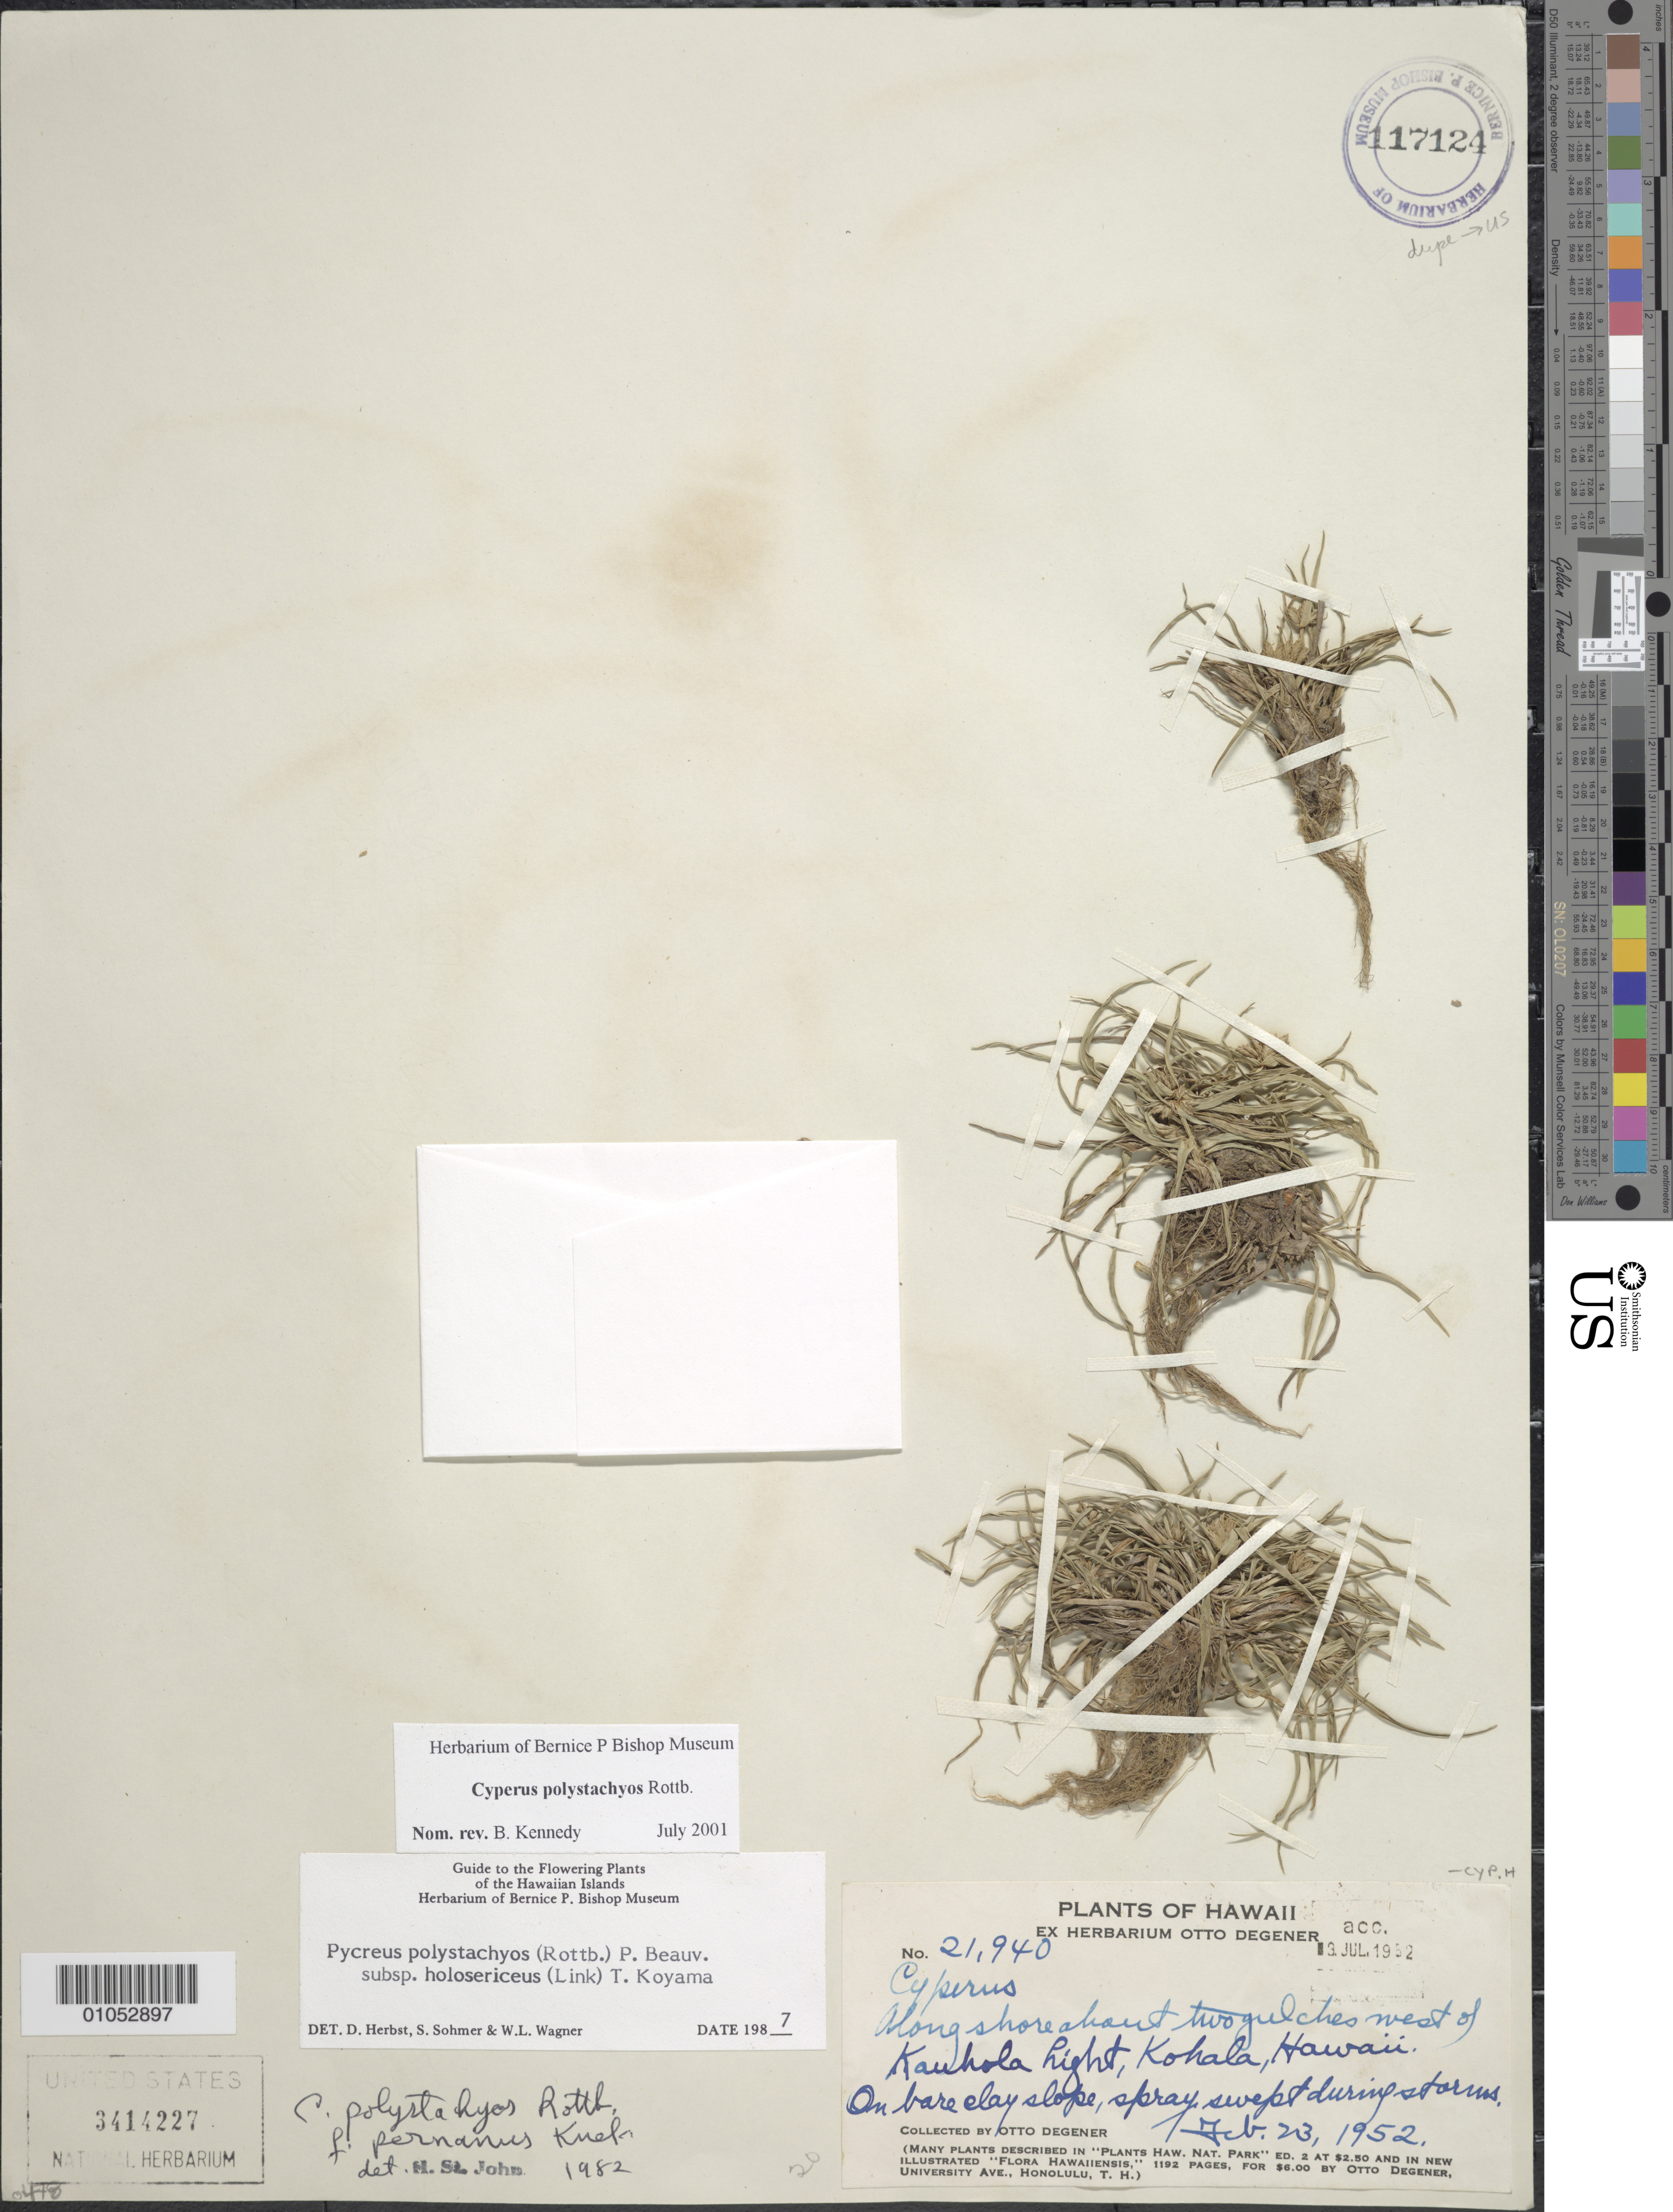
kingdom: Plantae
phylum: Tracheophyta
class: Liliopsida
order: Poales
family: Cyperaceae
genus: Cyperus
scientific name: Cyperus polystachyos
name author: Rottb.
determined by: Kennedy, B.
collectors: O. Degener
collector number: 21940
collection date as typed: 23 Feb 1952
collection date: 1952-02-23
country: United States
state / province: Hawaii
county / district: Hawaii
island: Hawaii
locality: Along shore about two gulches west of Kauhola Light.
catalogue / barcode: US 3414227